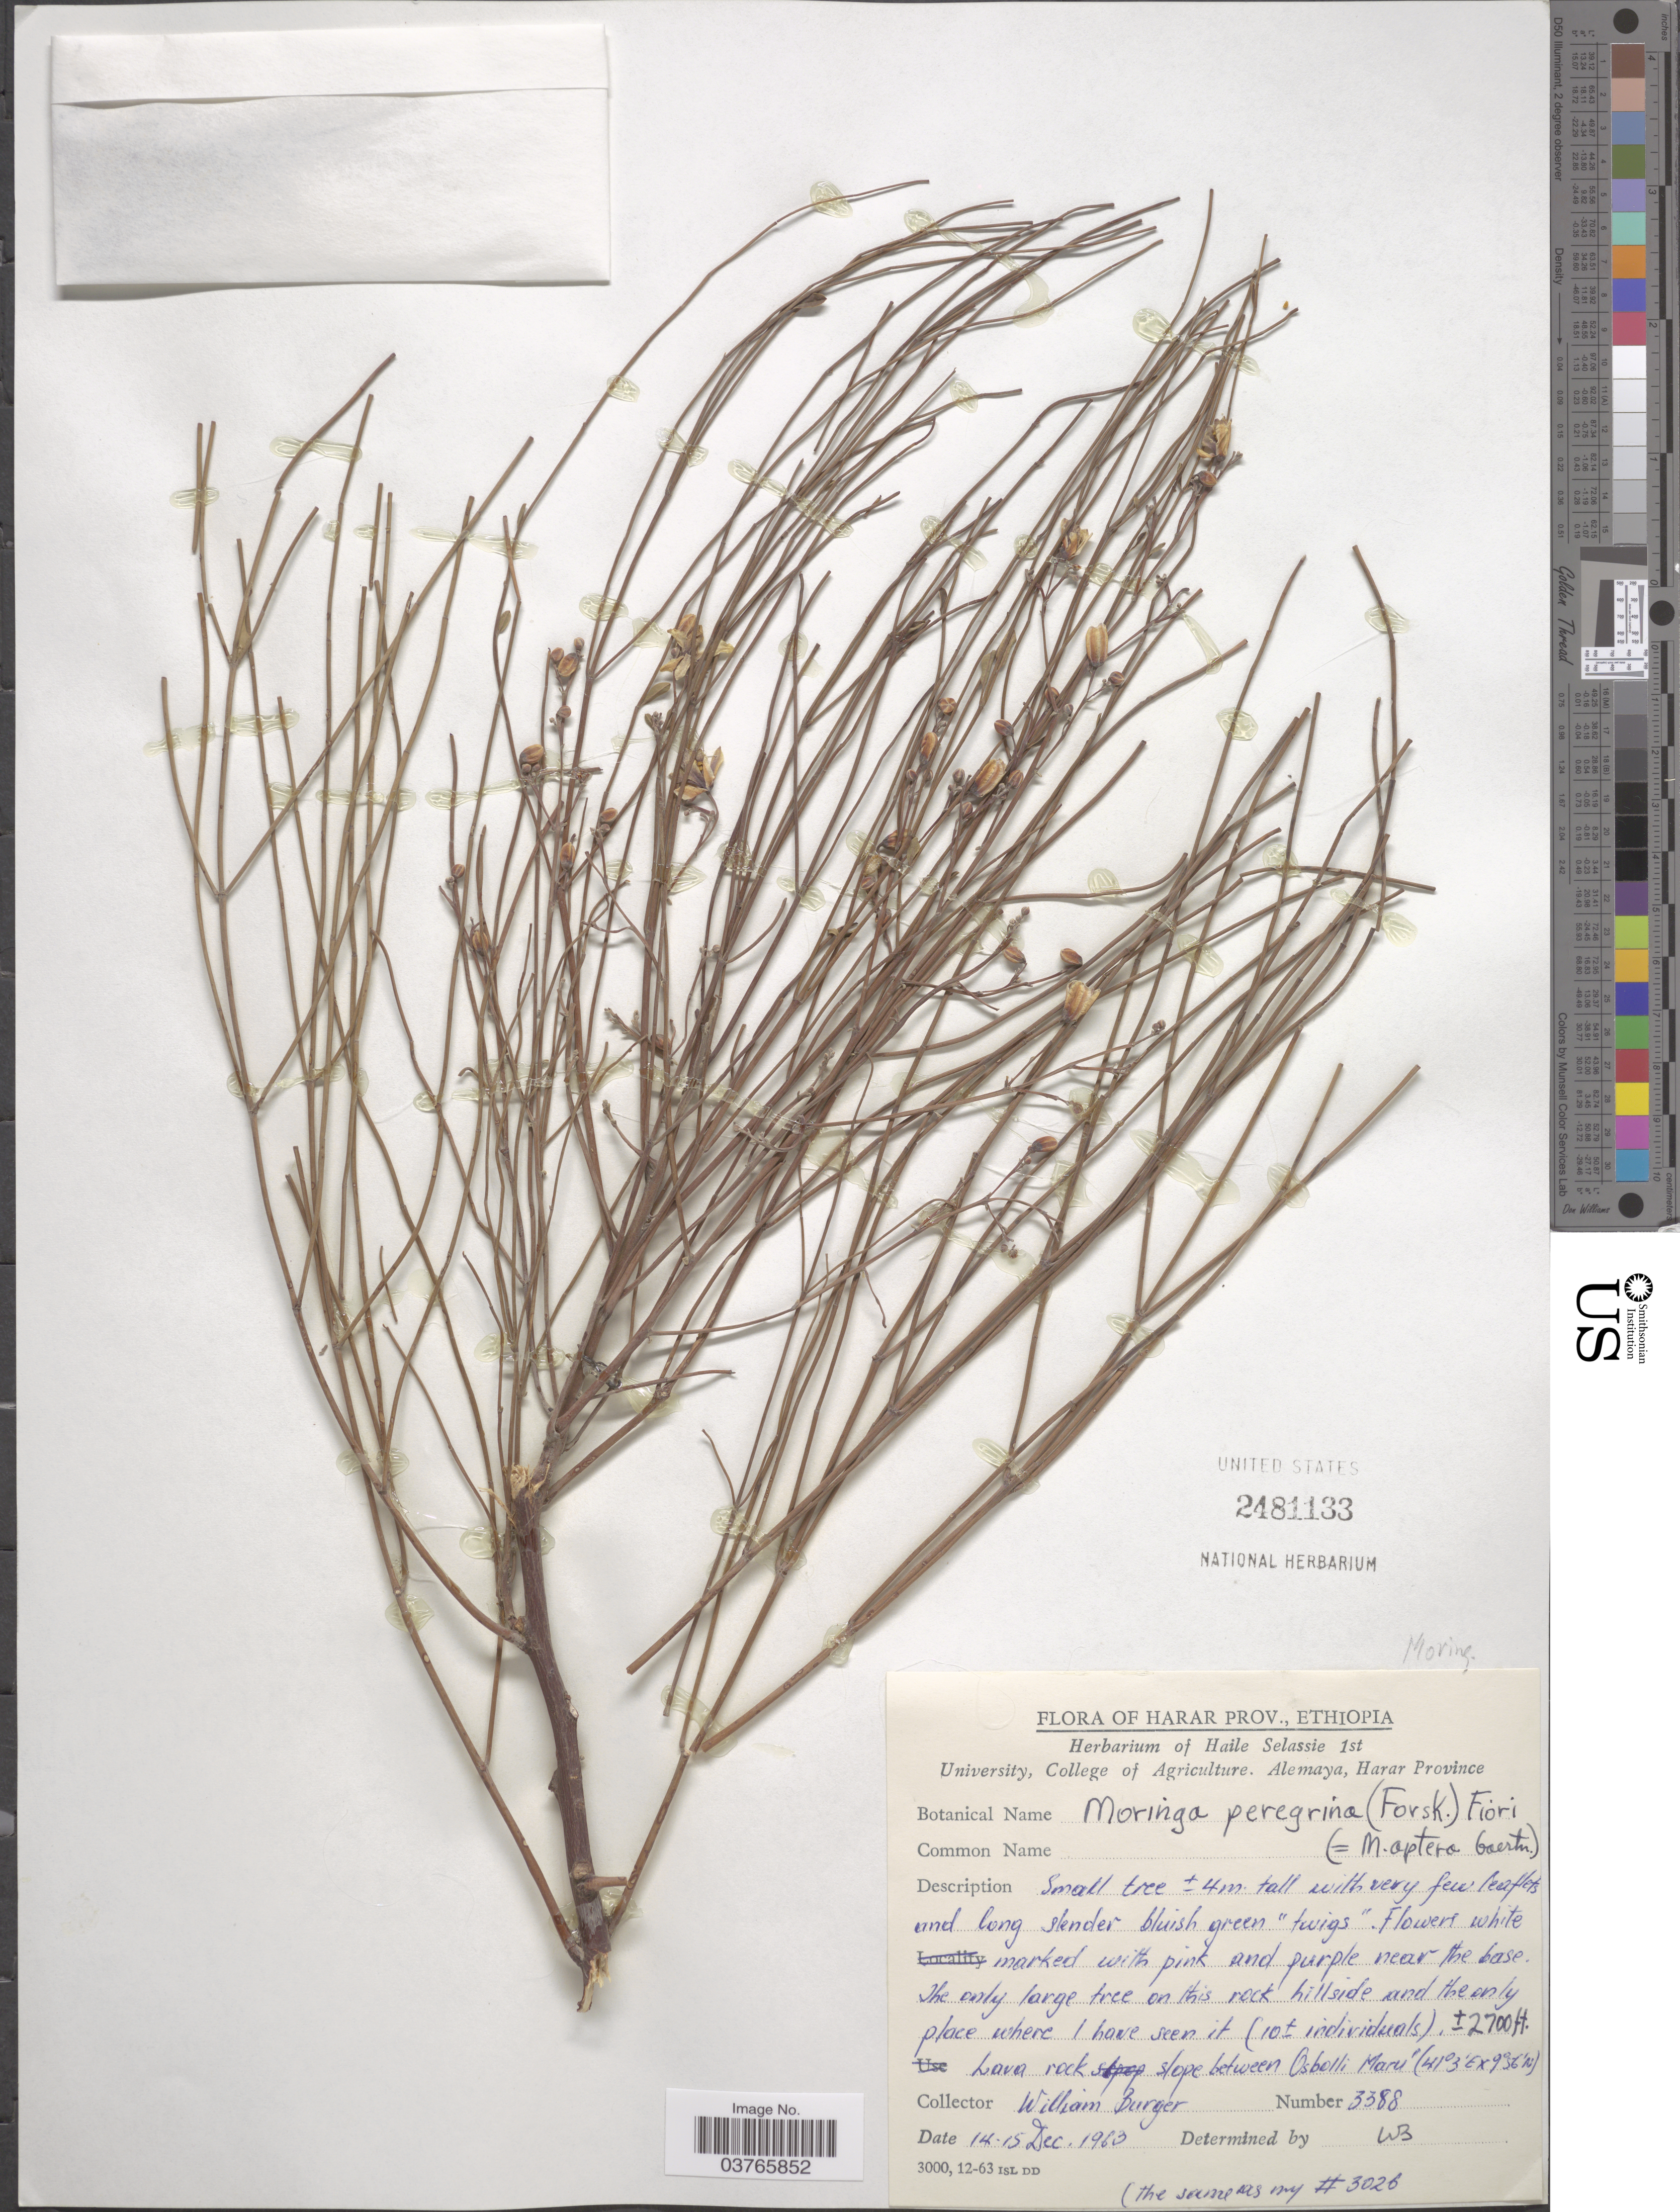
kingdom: Plantae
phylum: Tracheophyta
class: Magnoliopsida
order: Brassicales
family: Moringaceae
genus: Moringa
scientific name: Moringa aptera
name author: Gaertn.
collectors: W. Burger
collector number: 3388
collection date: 1963-12-14/1963-12-15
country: Ethiopia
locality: Harar Prov. Alemaya. Lava rock slope between Osbolli Maru'.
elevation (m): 823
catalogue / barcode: US 2481133